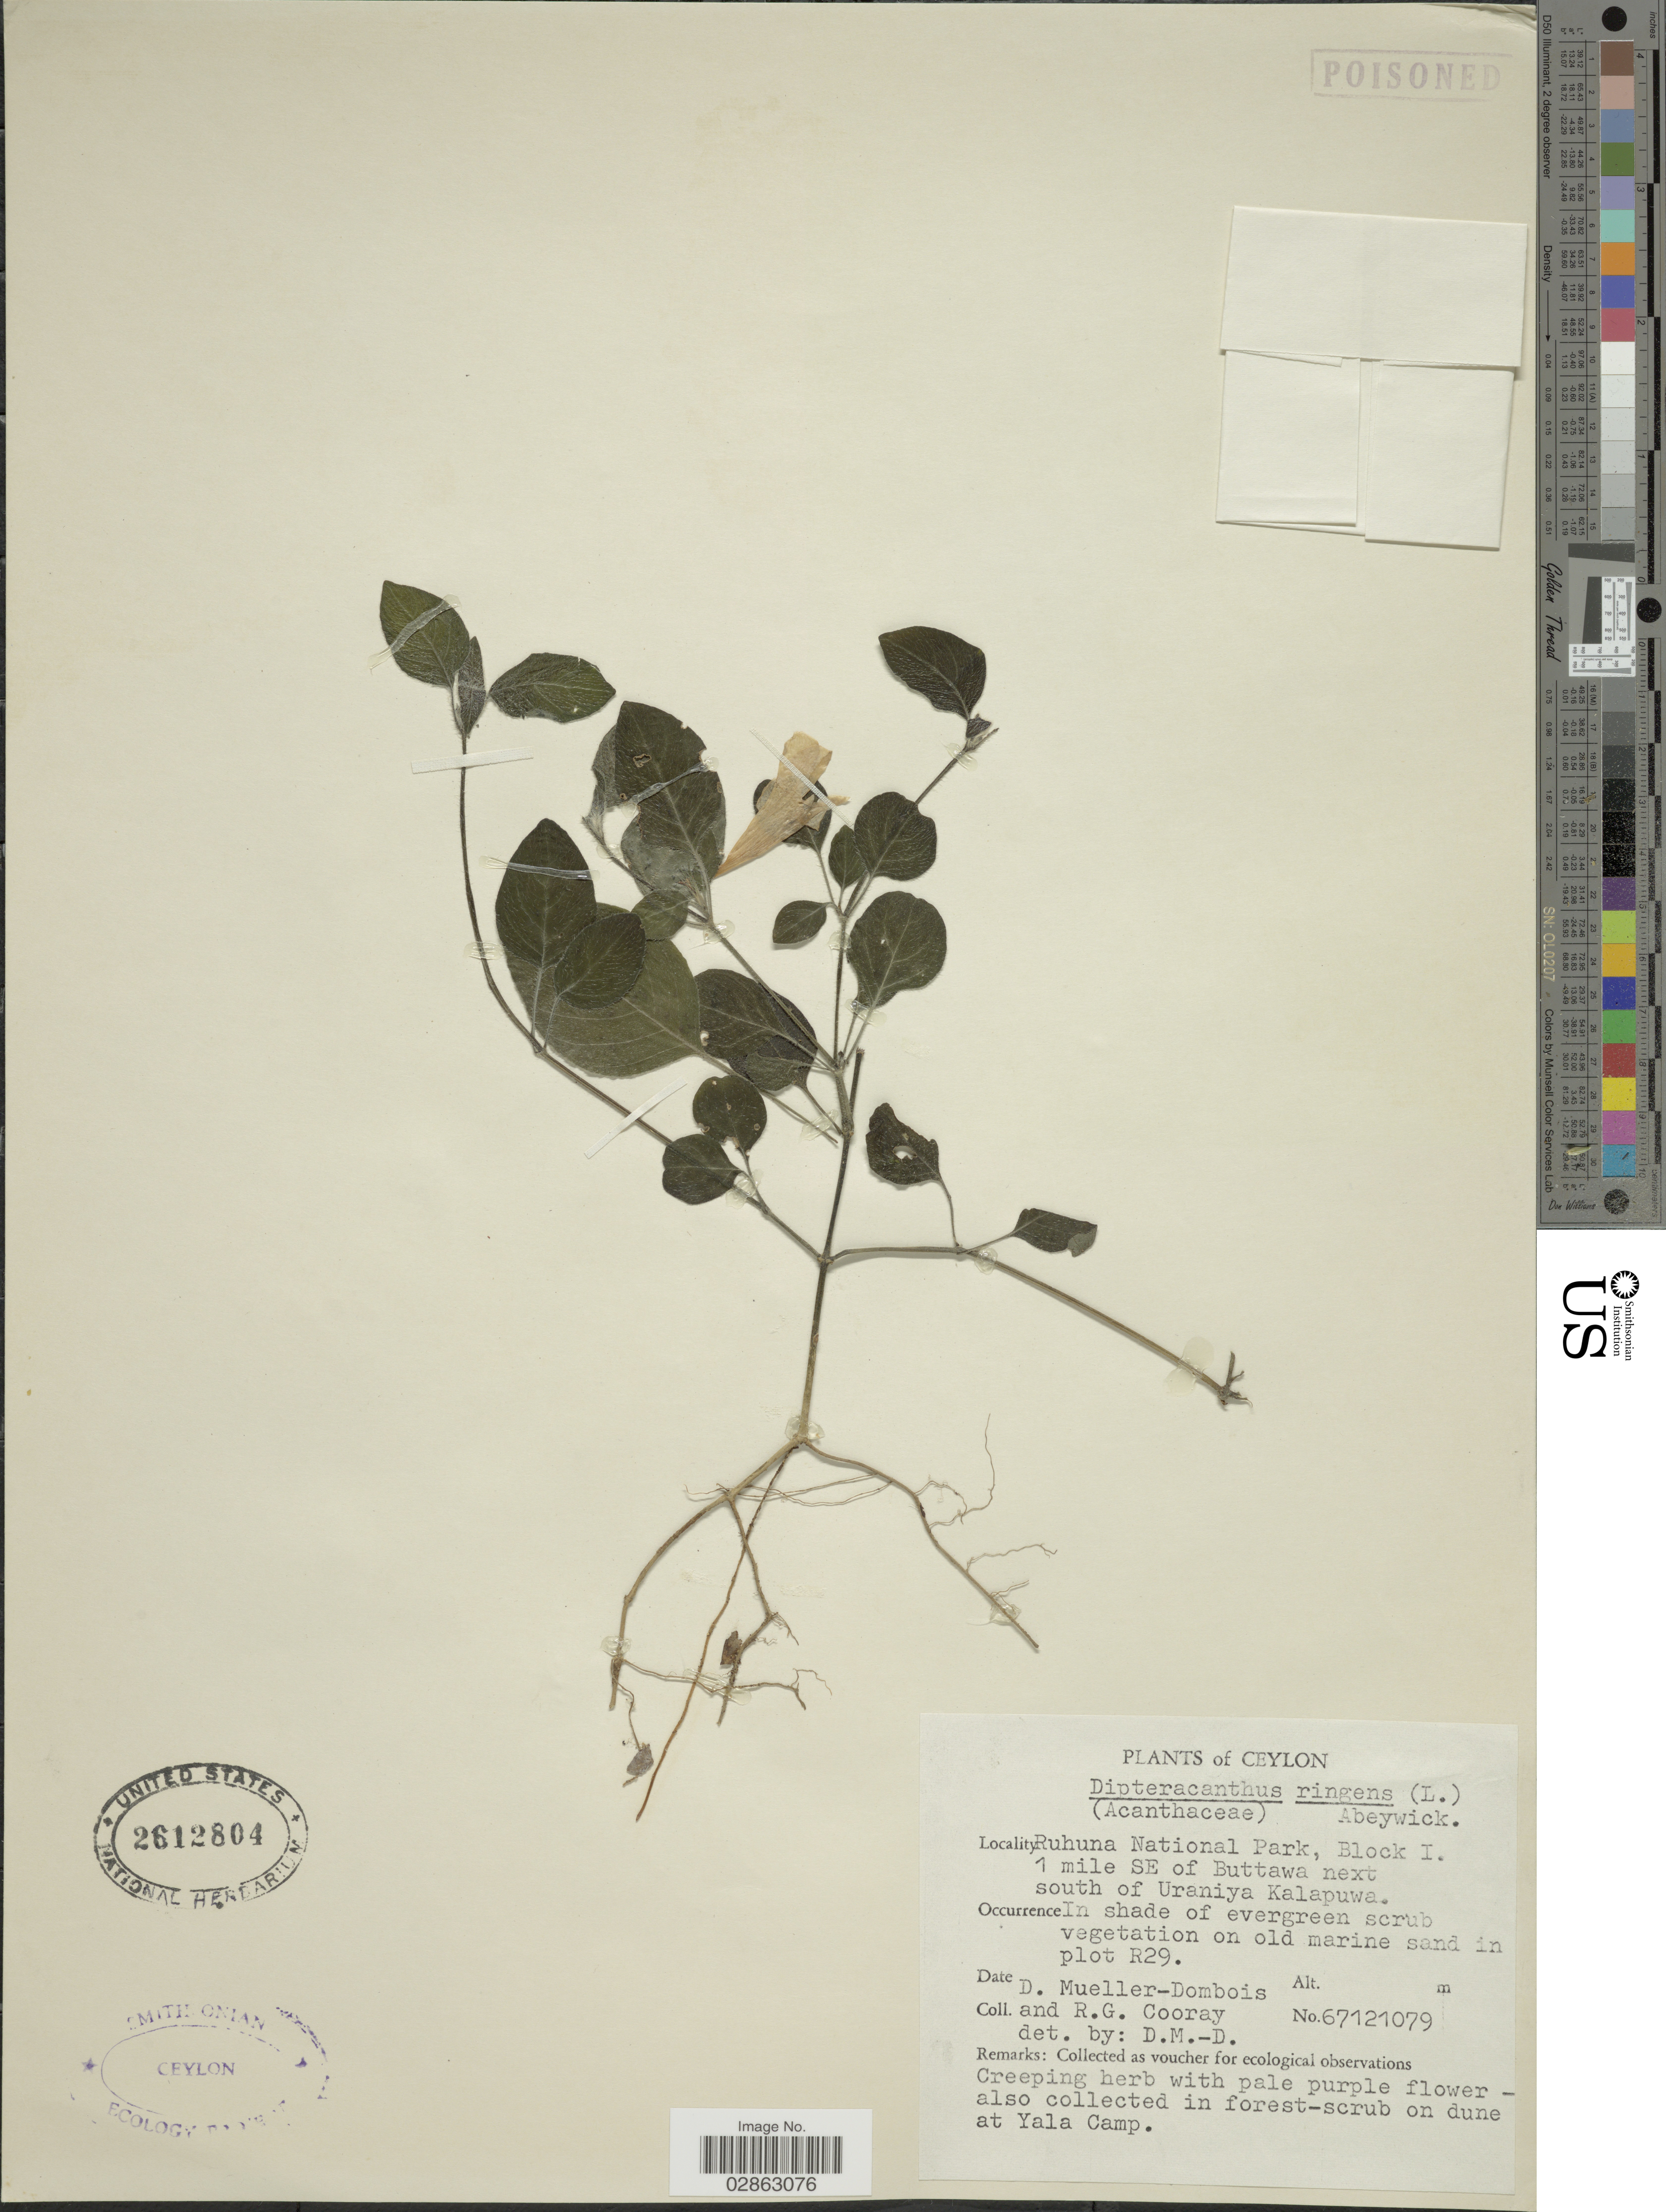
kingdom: Plantae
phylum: Tracheophyta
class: Magnoliopsida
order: Lamiales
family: Acanthaceae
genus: Ruellia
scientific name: Ruellia ringens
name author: L.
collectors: D. Mueller-Dombois & R. Cooray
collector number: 67121079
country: Sri Lanka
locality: Ceylon. Ruhuna National Park, Block I, 1 mile SE of Buttawa next south of Uraniya Kalapuwa. Plot R29. Yala Camp.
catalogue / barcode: US 2612804